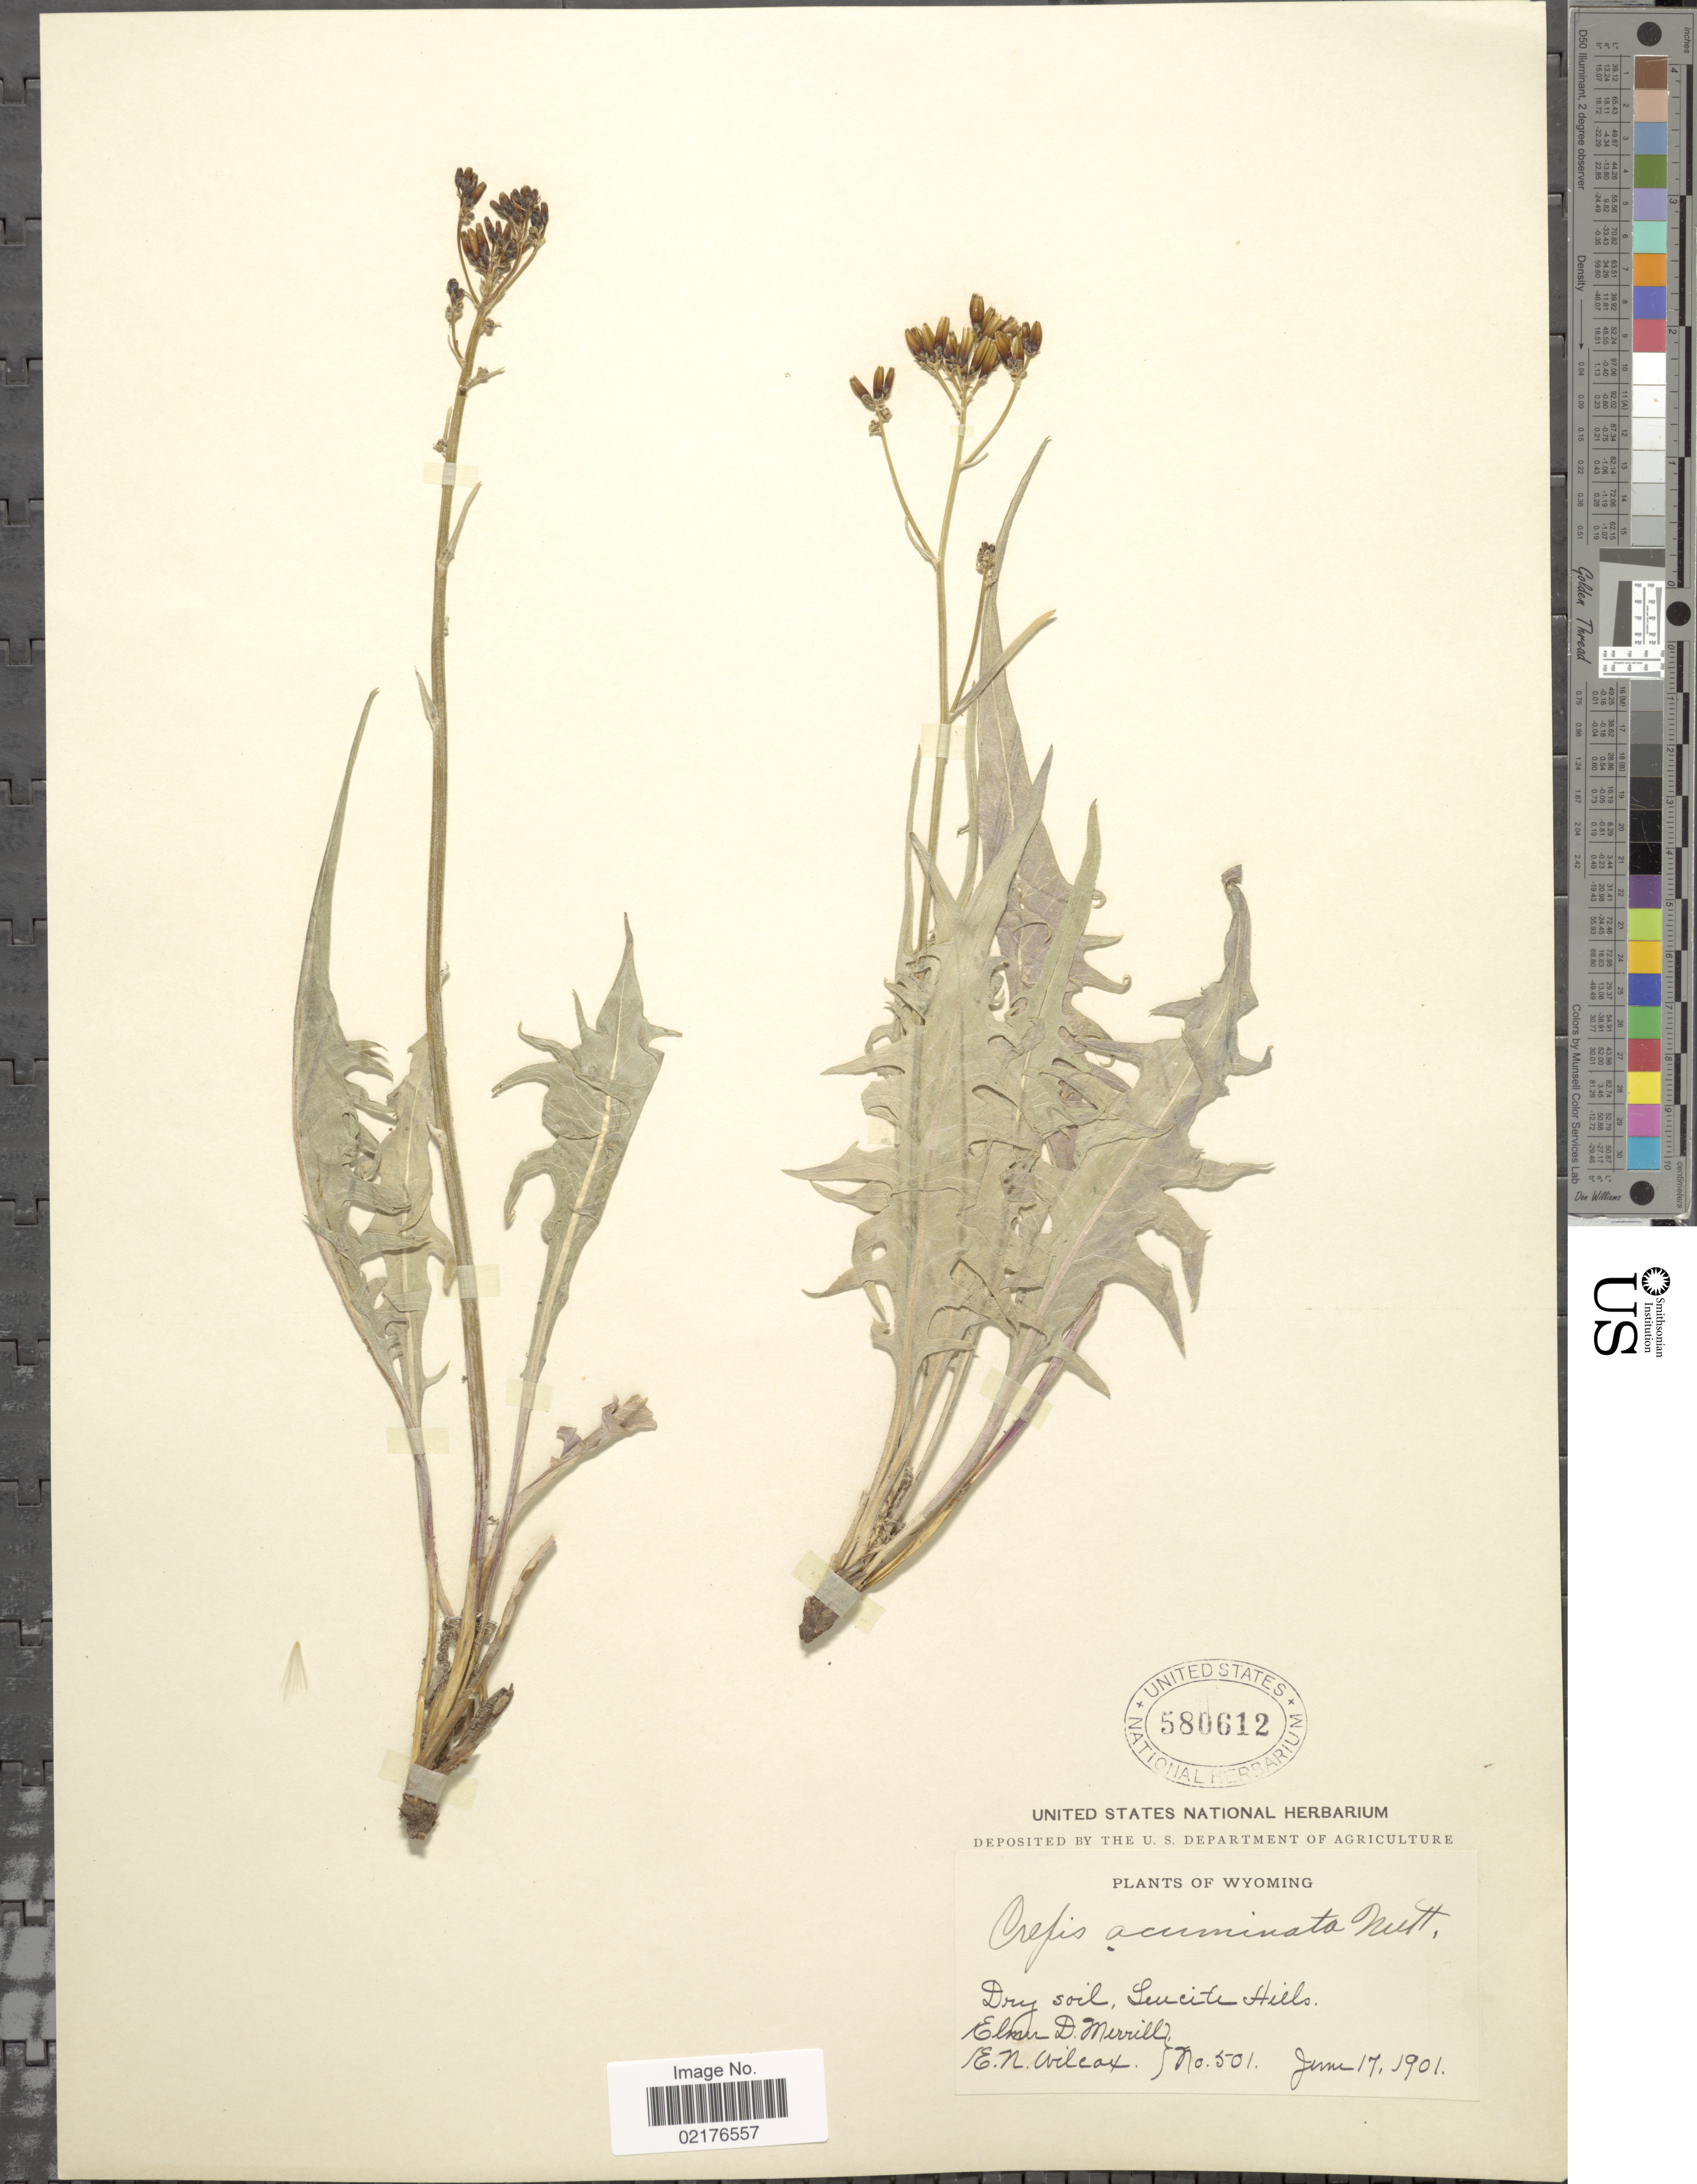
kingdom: Plantae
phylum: Tracheophyta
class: Magnoliopsida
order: Asterales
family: Asteraceae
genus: Crepis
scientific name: Crepis acuminata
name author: Nutt.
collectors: E. D. Merrill & E. Wilcox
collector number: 501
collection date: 1901-06-17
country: United States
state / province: Wyoming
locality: Dry soil, Seucile Hills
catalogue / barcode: US 580612